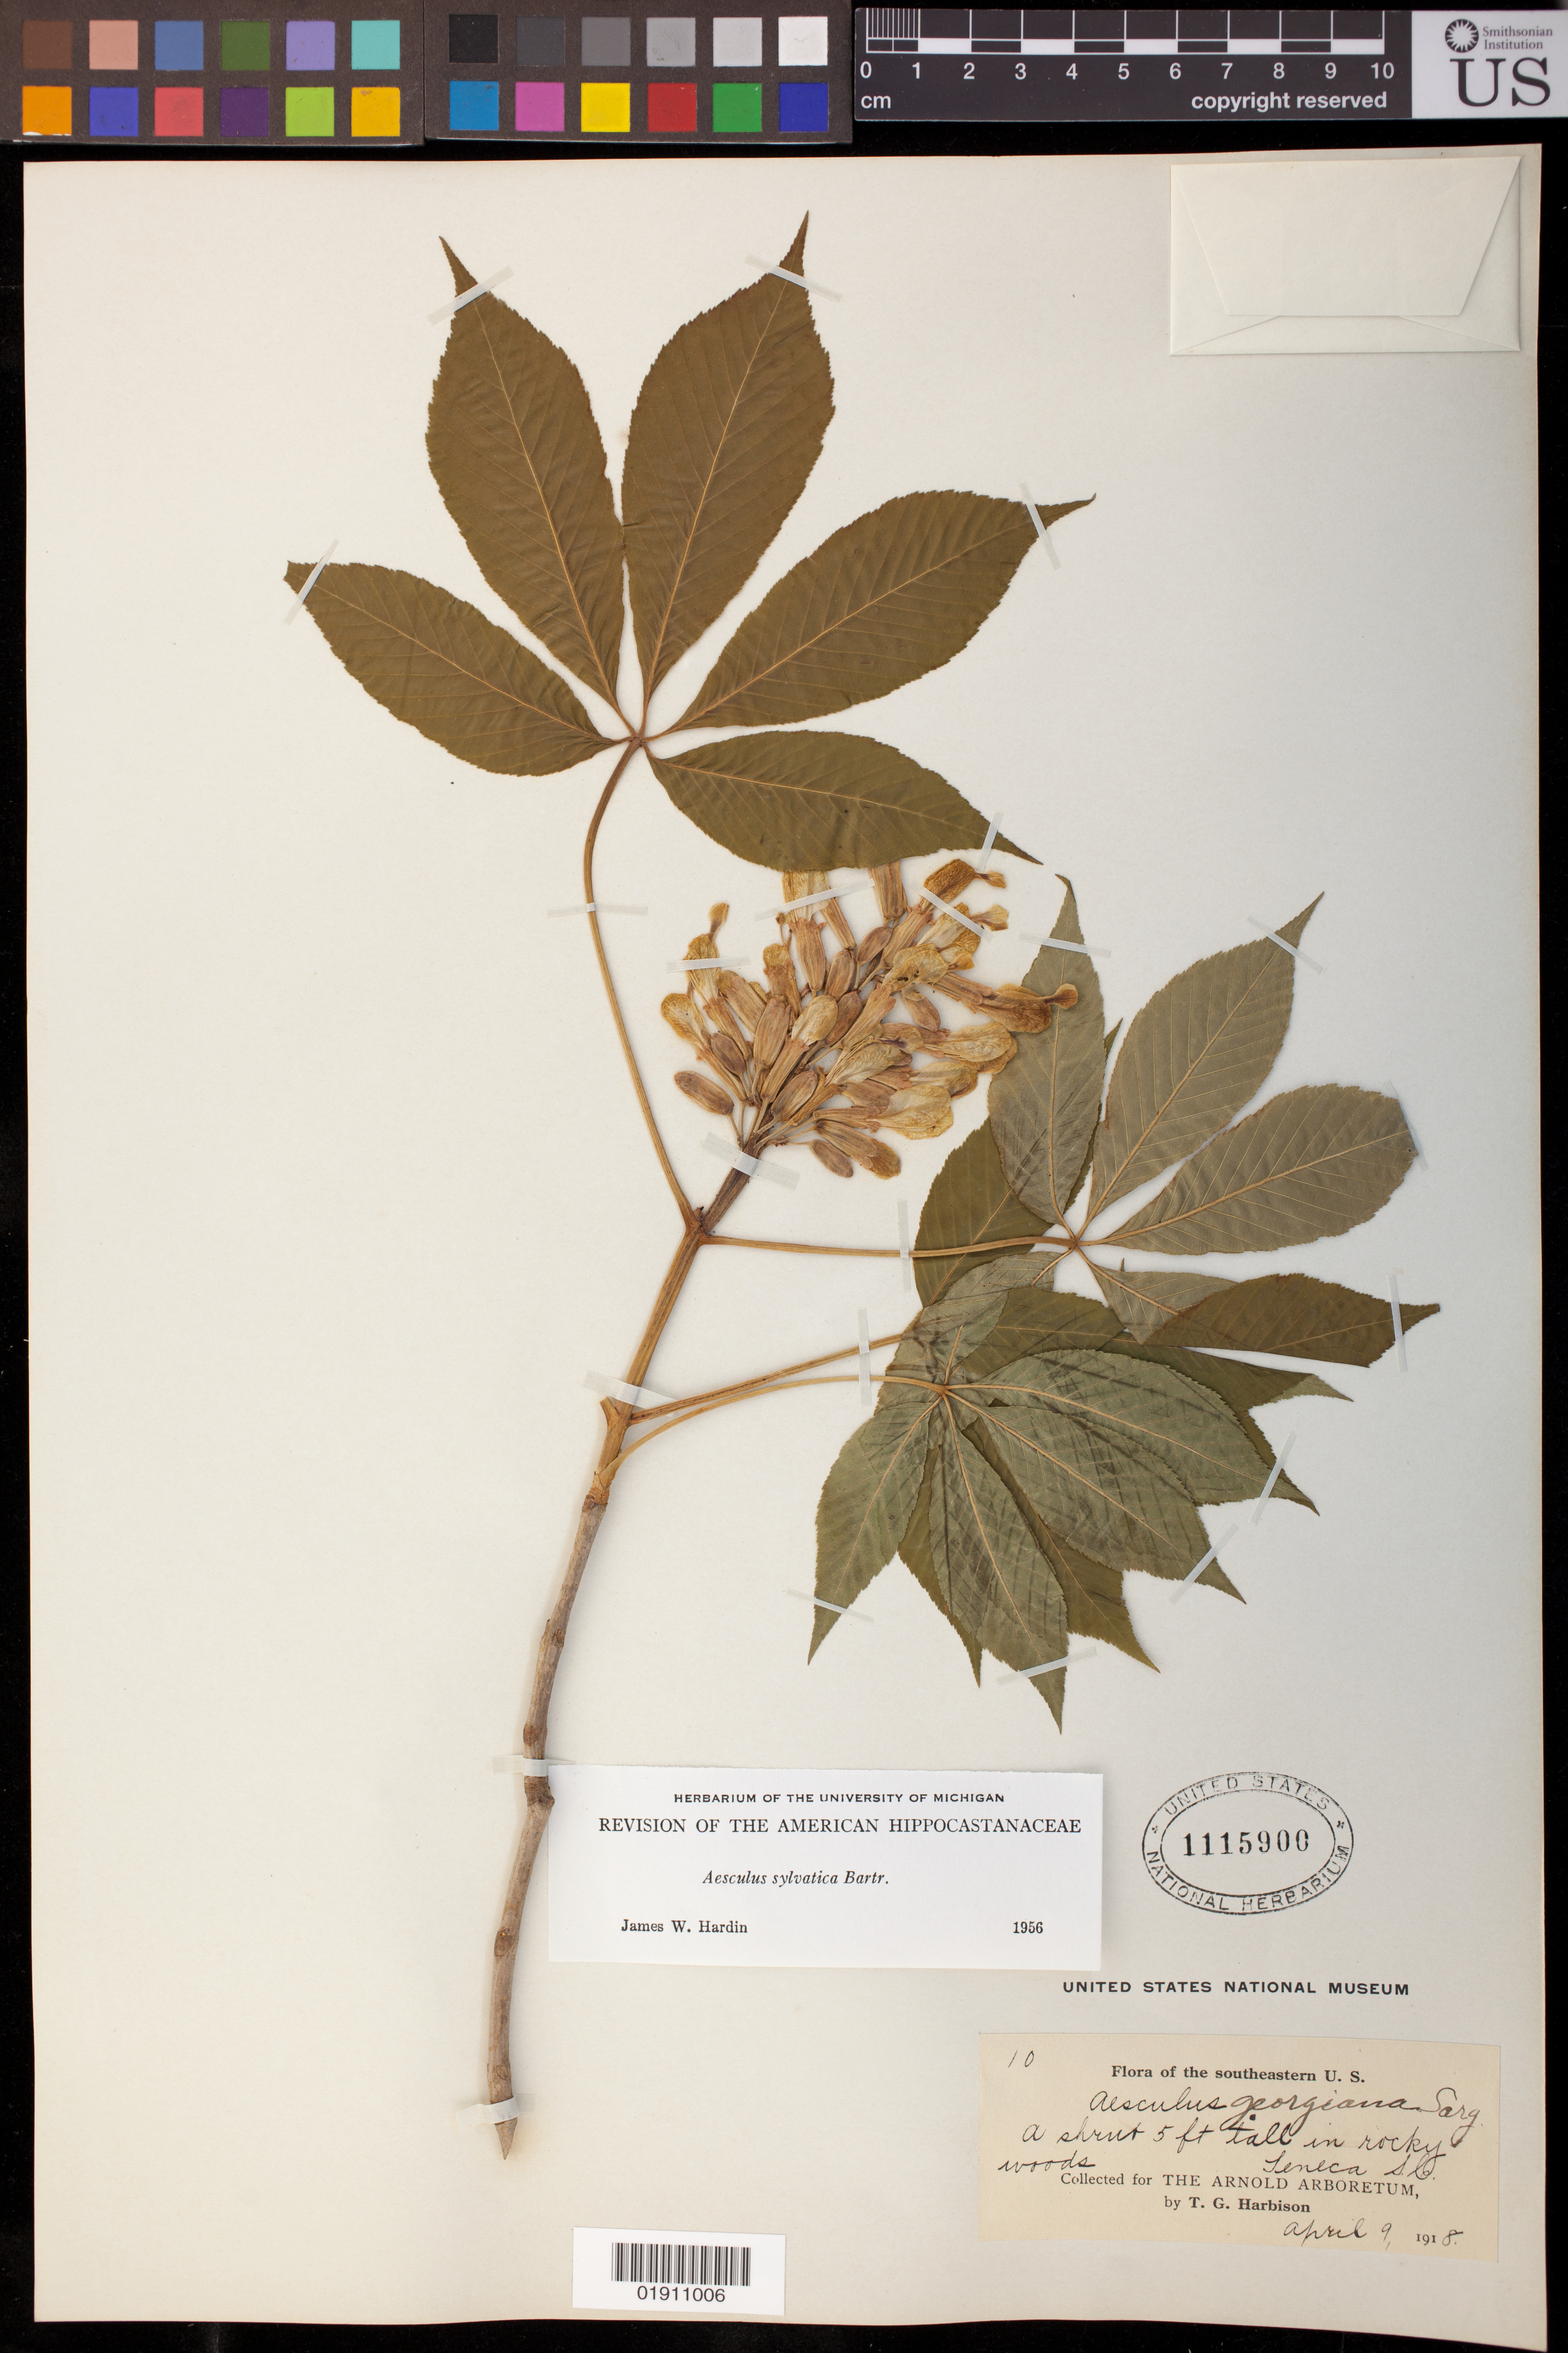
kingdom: Plantae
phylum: Tracheophyta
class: Magnoliopsida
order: Sapindales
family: Sapindaceae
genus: Aesculus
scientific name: Aesculus sylvatica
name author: W. Bartram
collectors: T. Harbison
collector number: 10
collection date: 1918-04-09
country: United States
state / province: South Carolina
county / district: Oconee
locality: Seneca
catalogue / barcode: US 1115900